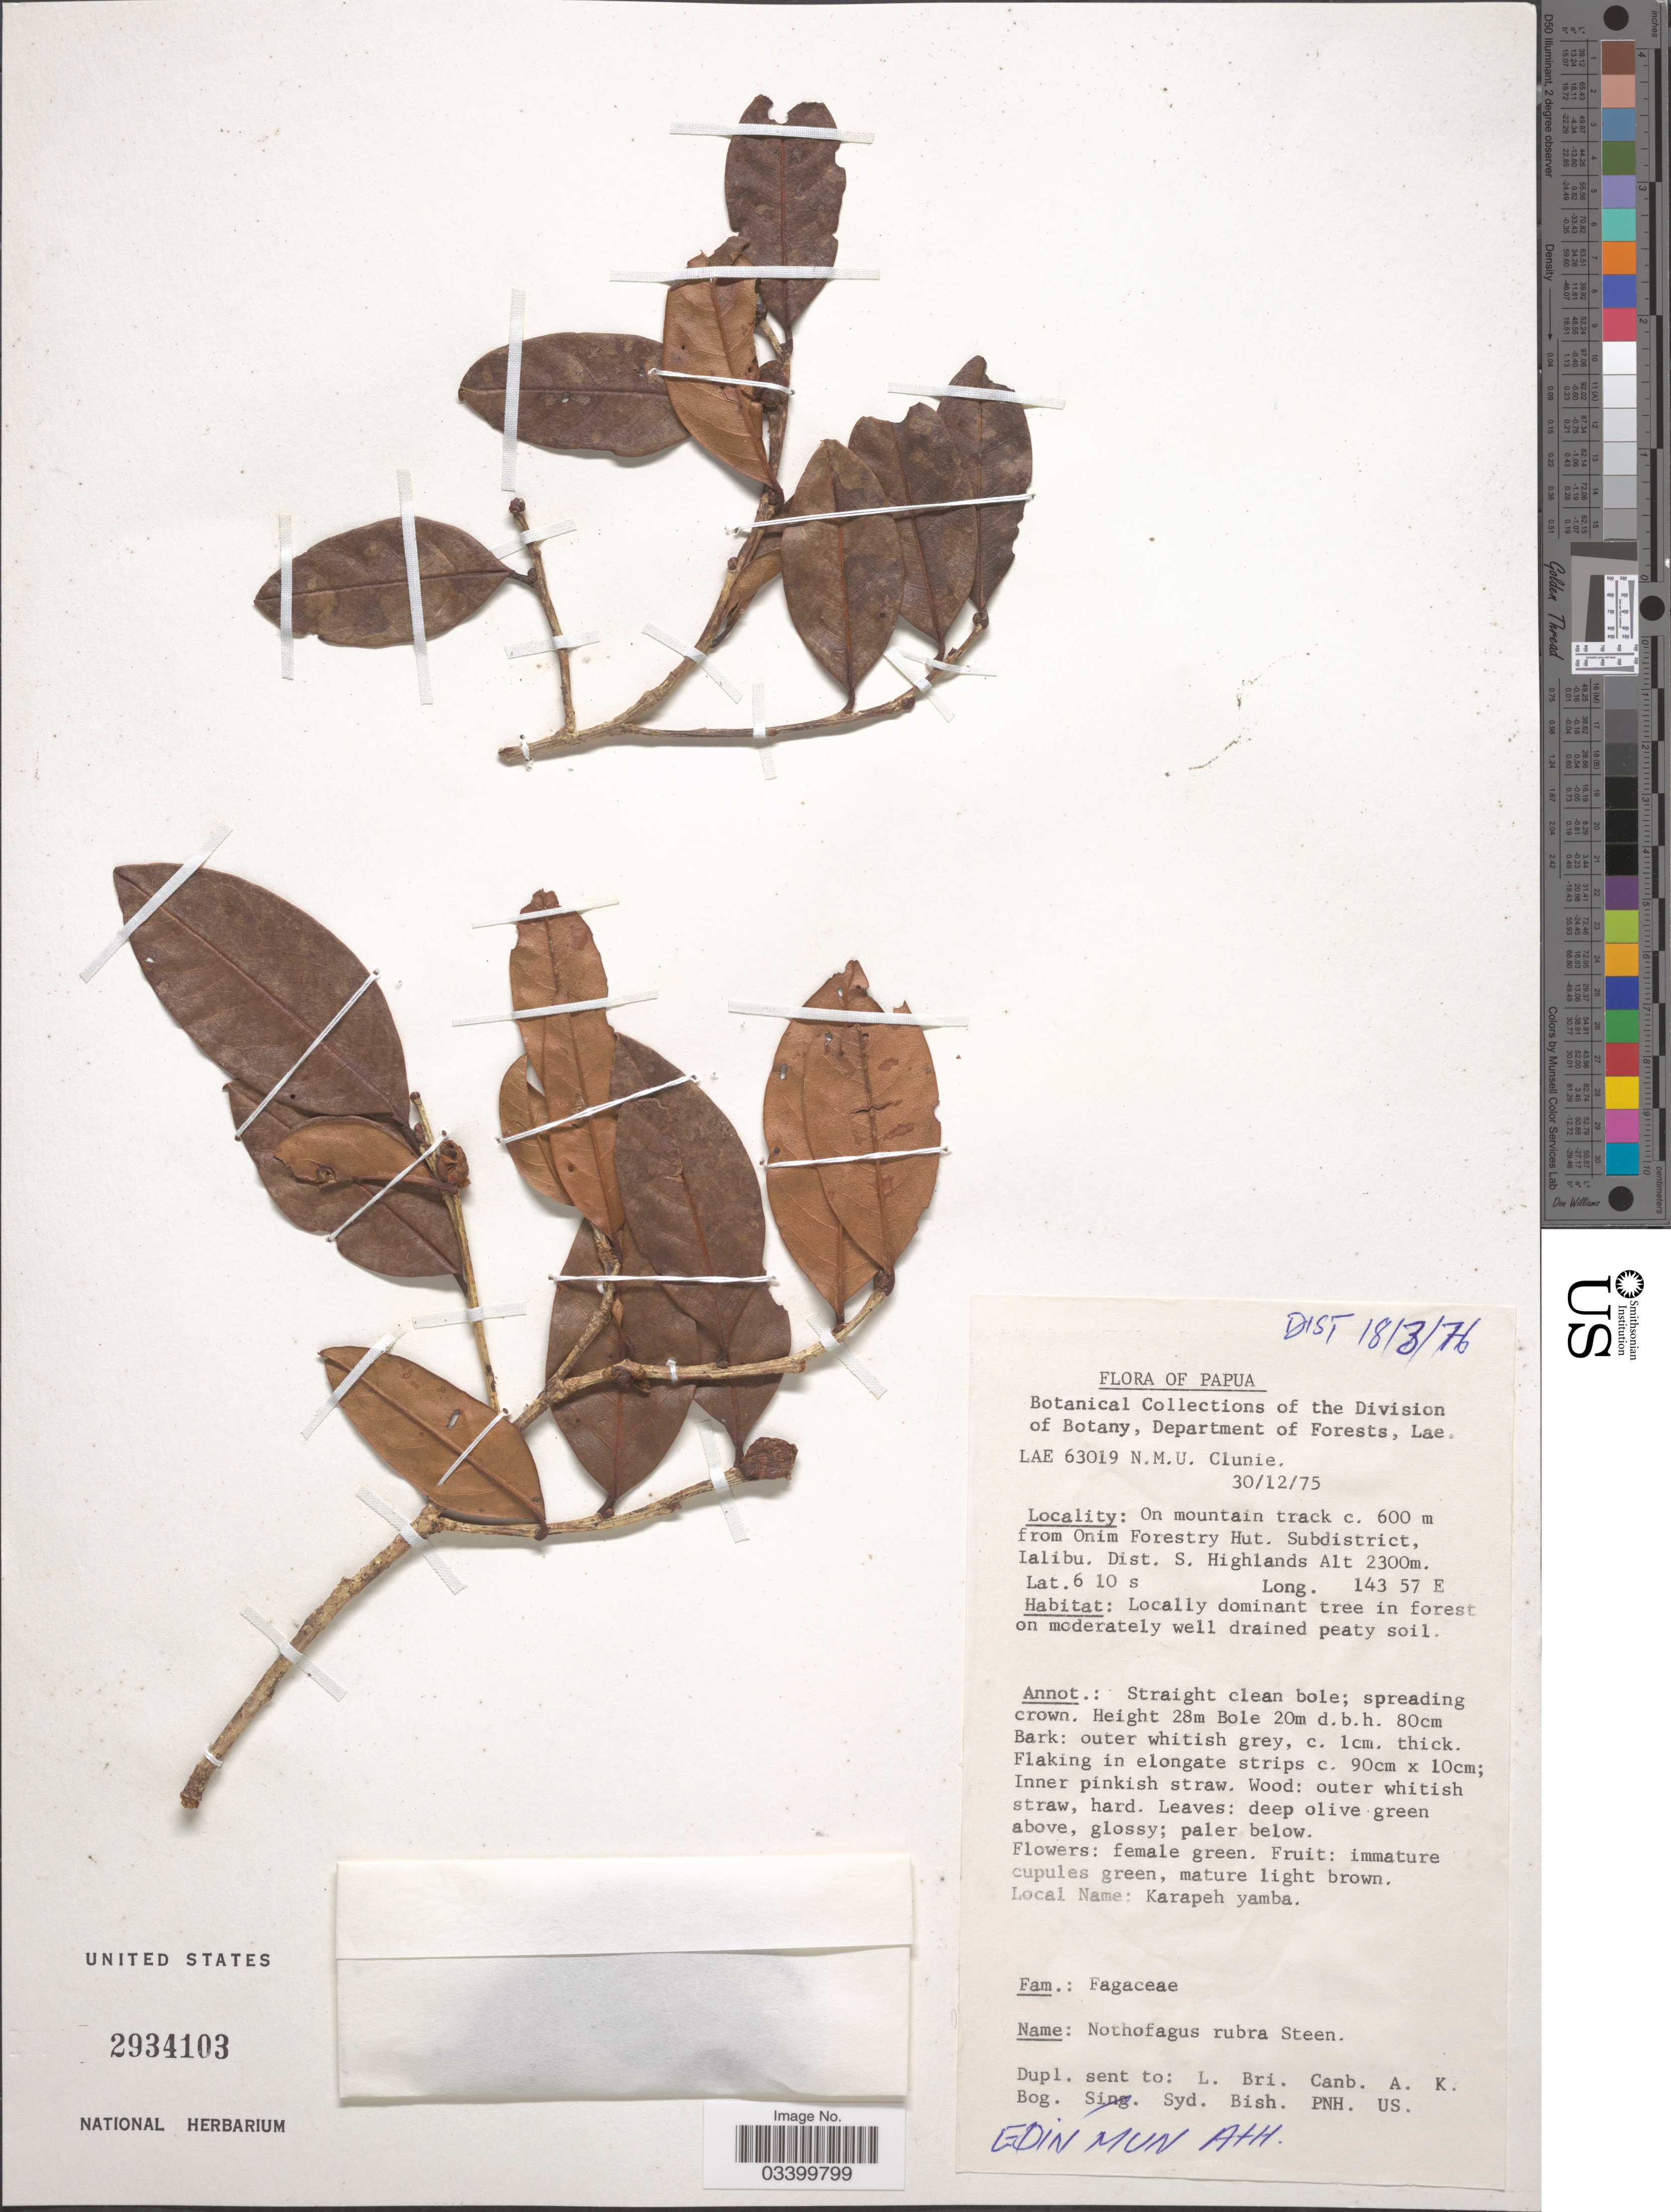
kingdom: Plantae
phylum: Tracheophyta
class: Magnoliopsida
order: Fagales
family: Nothofagaceae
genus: Nothofagus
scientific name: Nothofagus rubra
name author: Steenis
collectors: N.M.U. Clunie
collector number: LAE 63019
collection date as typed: Transcribed d/m/y: 30/12/75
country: Papua New Guinea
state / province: Southern Highlands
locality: Papua. On mountain track c. 600 m from Onim Forestry Hut. Subdistrict. Ialibu Dis. S. Highlands.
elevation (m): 2300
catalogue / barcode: US 2934103